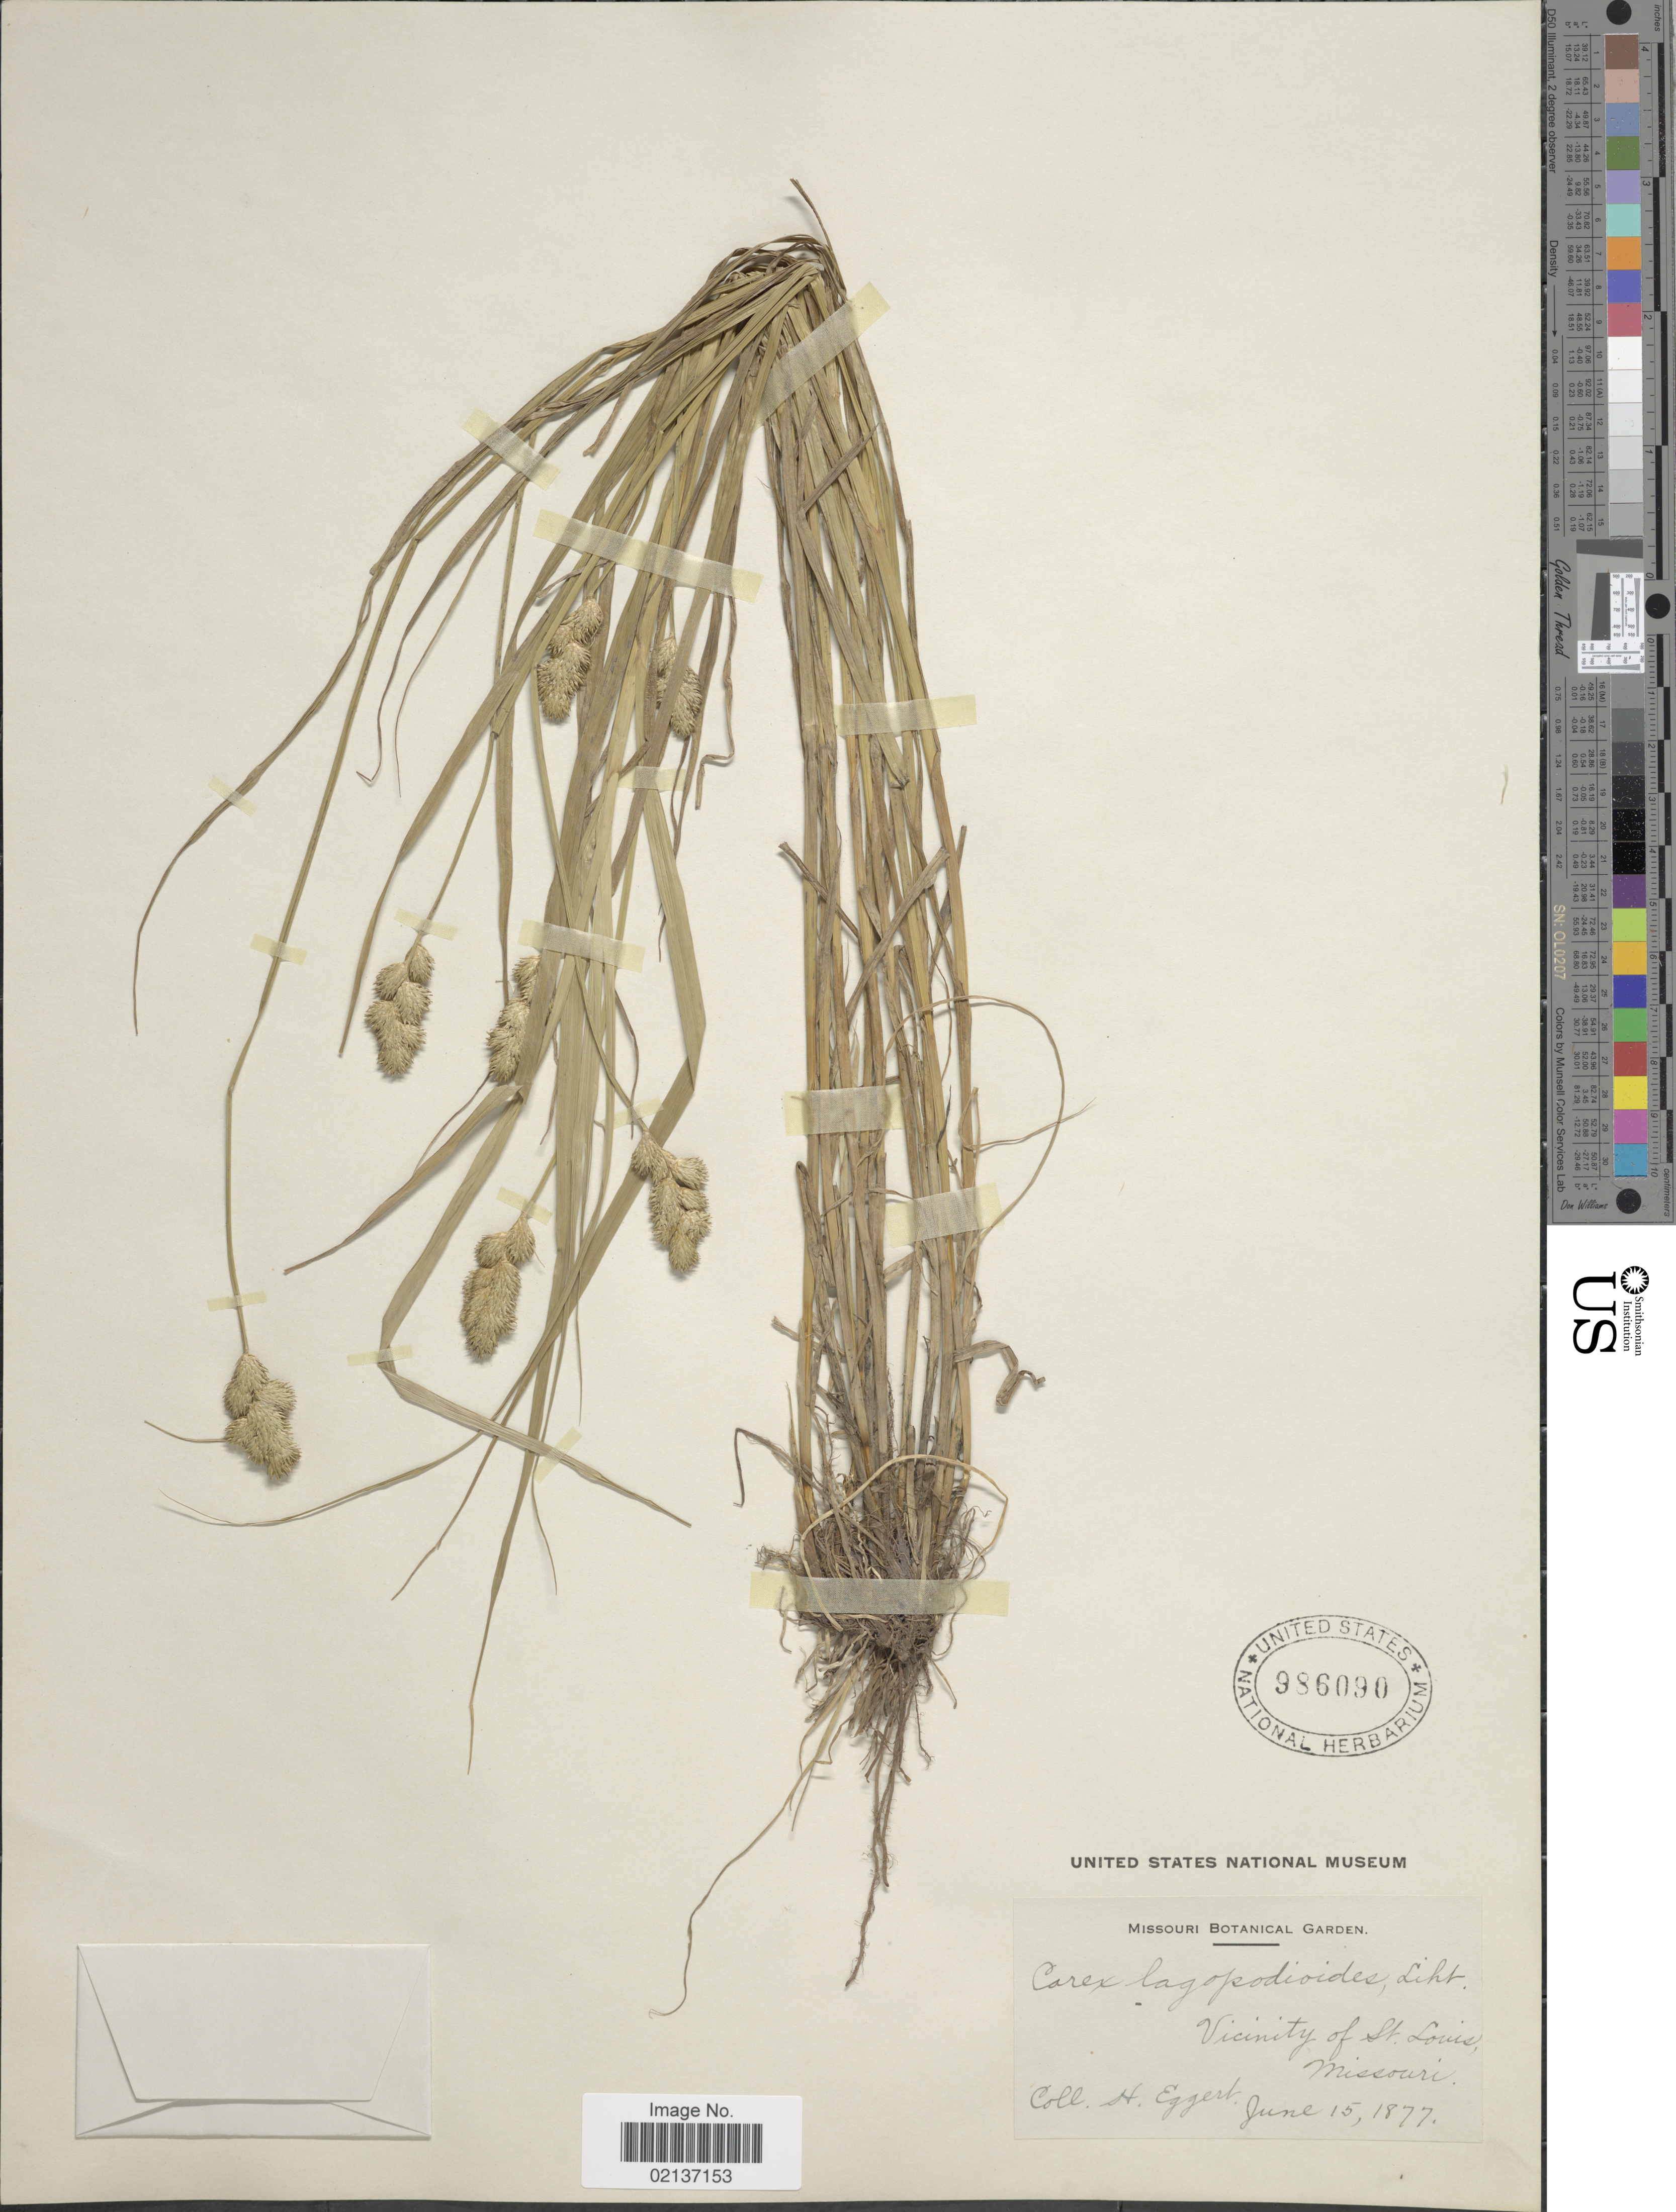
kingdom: Plantae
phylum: Tracheophyta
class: Liliopsida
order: Poales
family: Cyperaceae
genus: Carex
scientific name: Carex tribuloides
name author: Wahlenb.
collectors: H. Eggert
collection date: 1877-06-15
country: United States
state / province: Missouri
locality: Vicinity of St. Louis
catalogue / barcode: US 986090